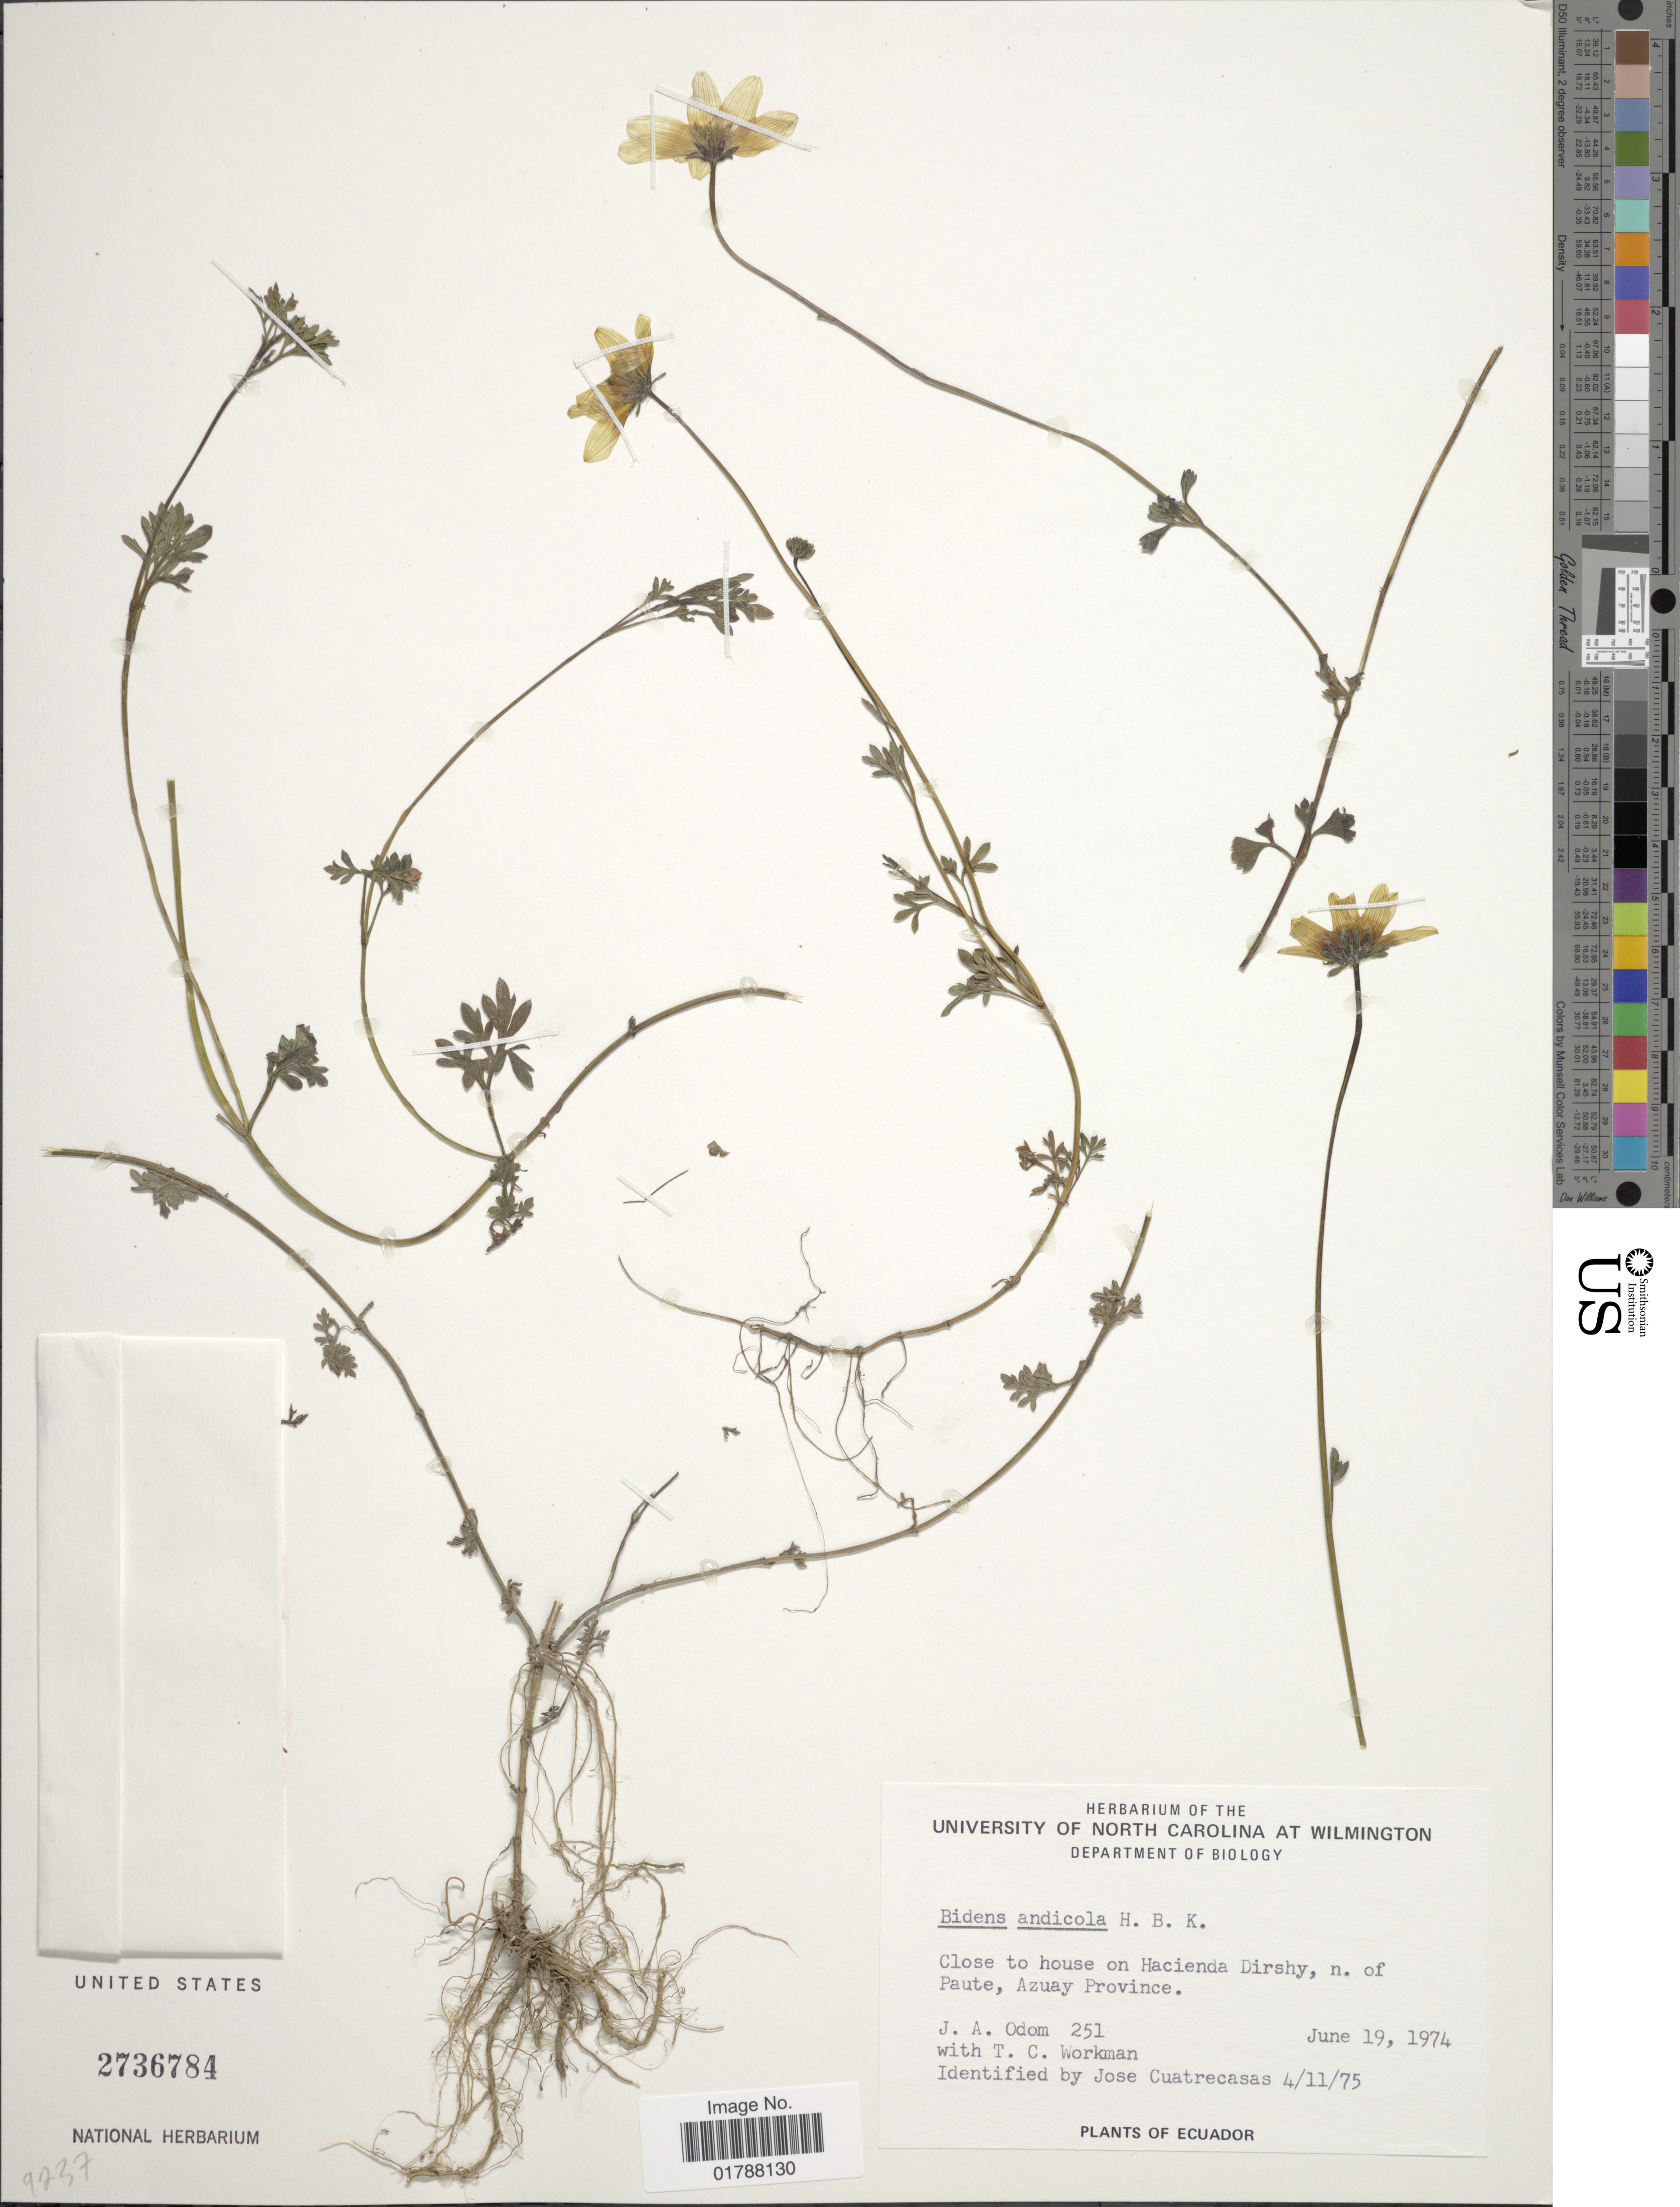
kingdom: Plantae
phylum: Tracheophyta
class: Magnoliopsida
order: Asterales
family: Asteraceae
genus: Bidens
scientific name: Bidens andicola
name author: Kunth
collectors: J. Odom & T. Workman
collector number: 251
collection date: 1974-06-19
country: Ecuador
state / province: Azuay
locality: Close to house on Hacienda Dirshy, n. of Paute, Azuay Province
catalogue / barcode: US 2736784